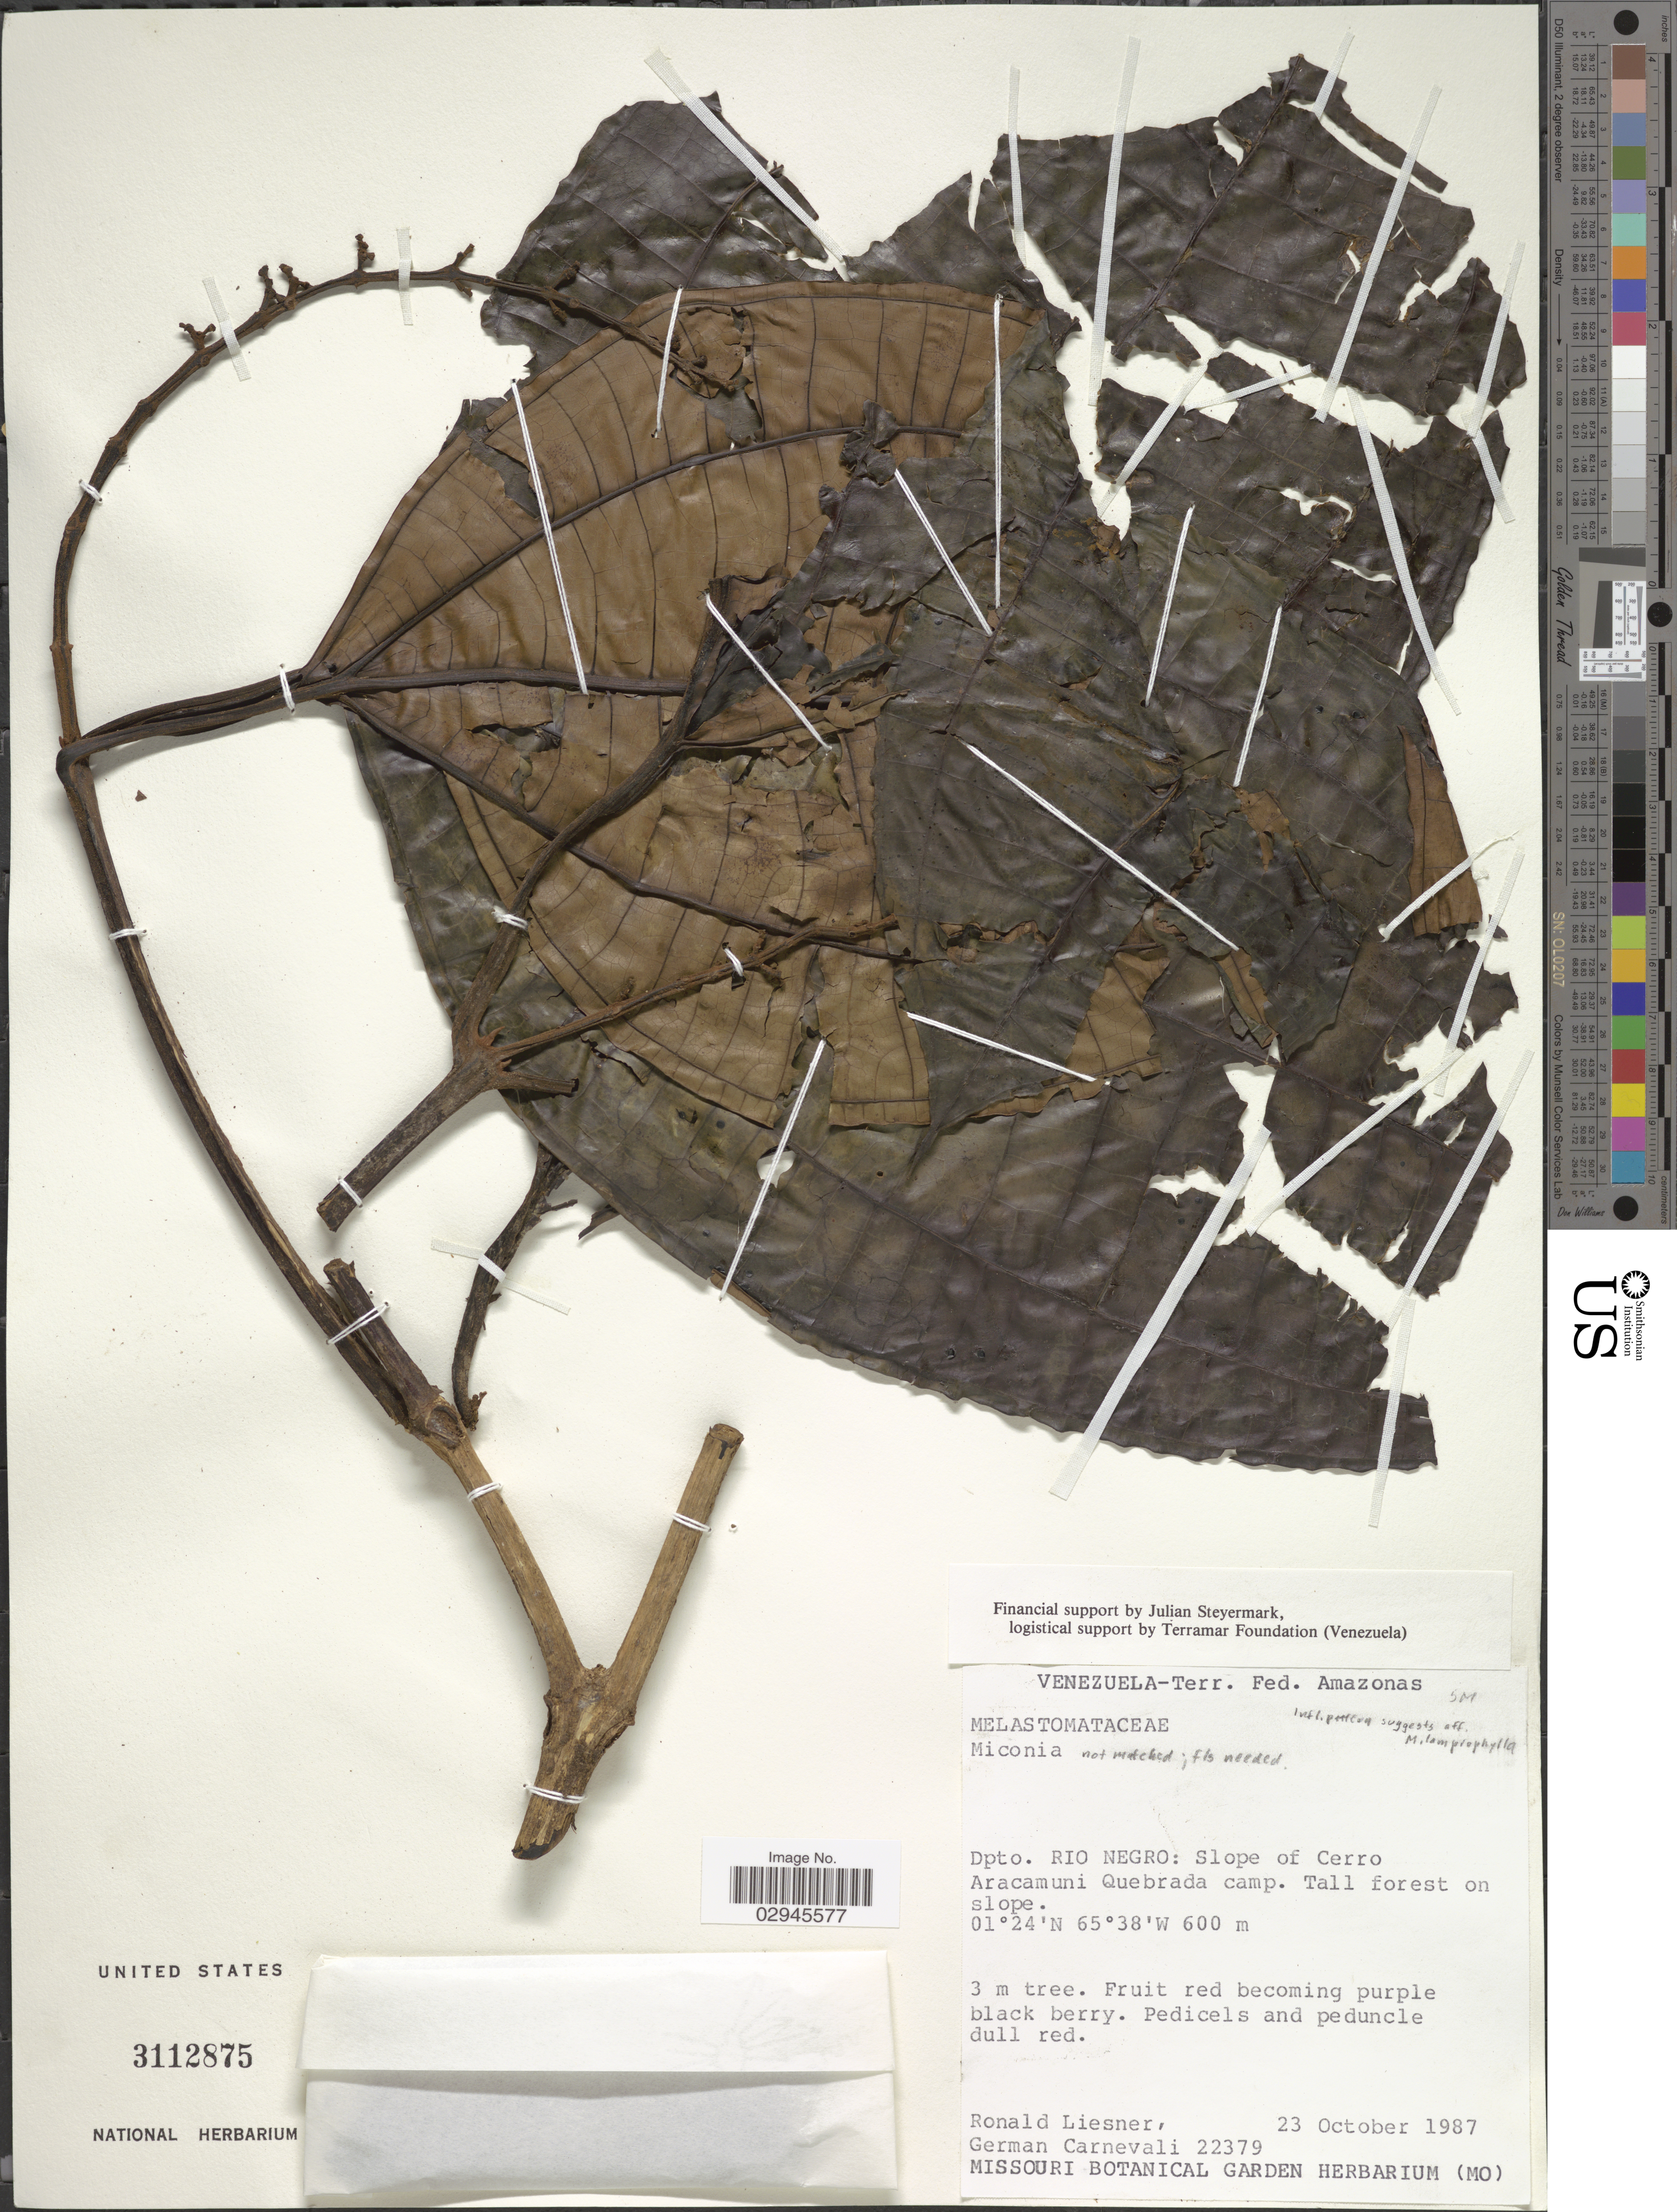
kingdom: Plantae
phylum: Tracheophyta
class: Magnoliopsida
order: Myrtales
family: Melastomataceae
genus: Miconia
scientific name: Miconia sp.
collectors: R. L. Liesner & G. Carnevali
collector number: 22379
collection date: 1987-10-23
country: Venezuela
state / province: Amazonas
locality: Terr. Fed. Amazonas. Dpto. Rio Negro: Slopes of Cerro Aracamuni Quebrada camp.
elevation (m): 600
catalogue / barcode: US 3112875